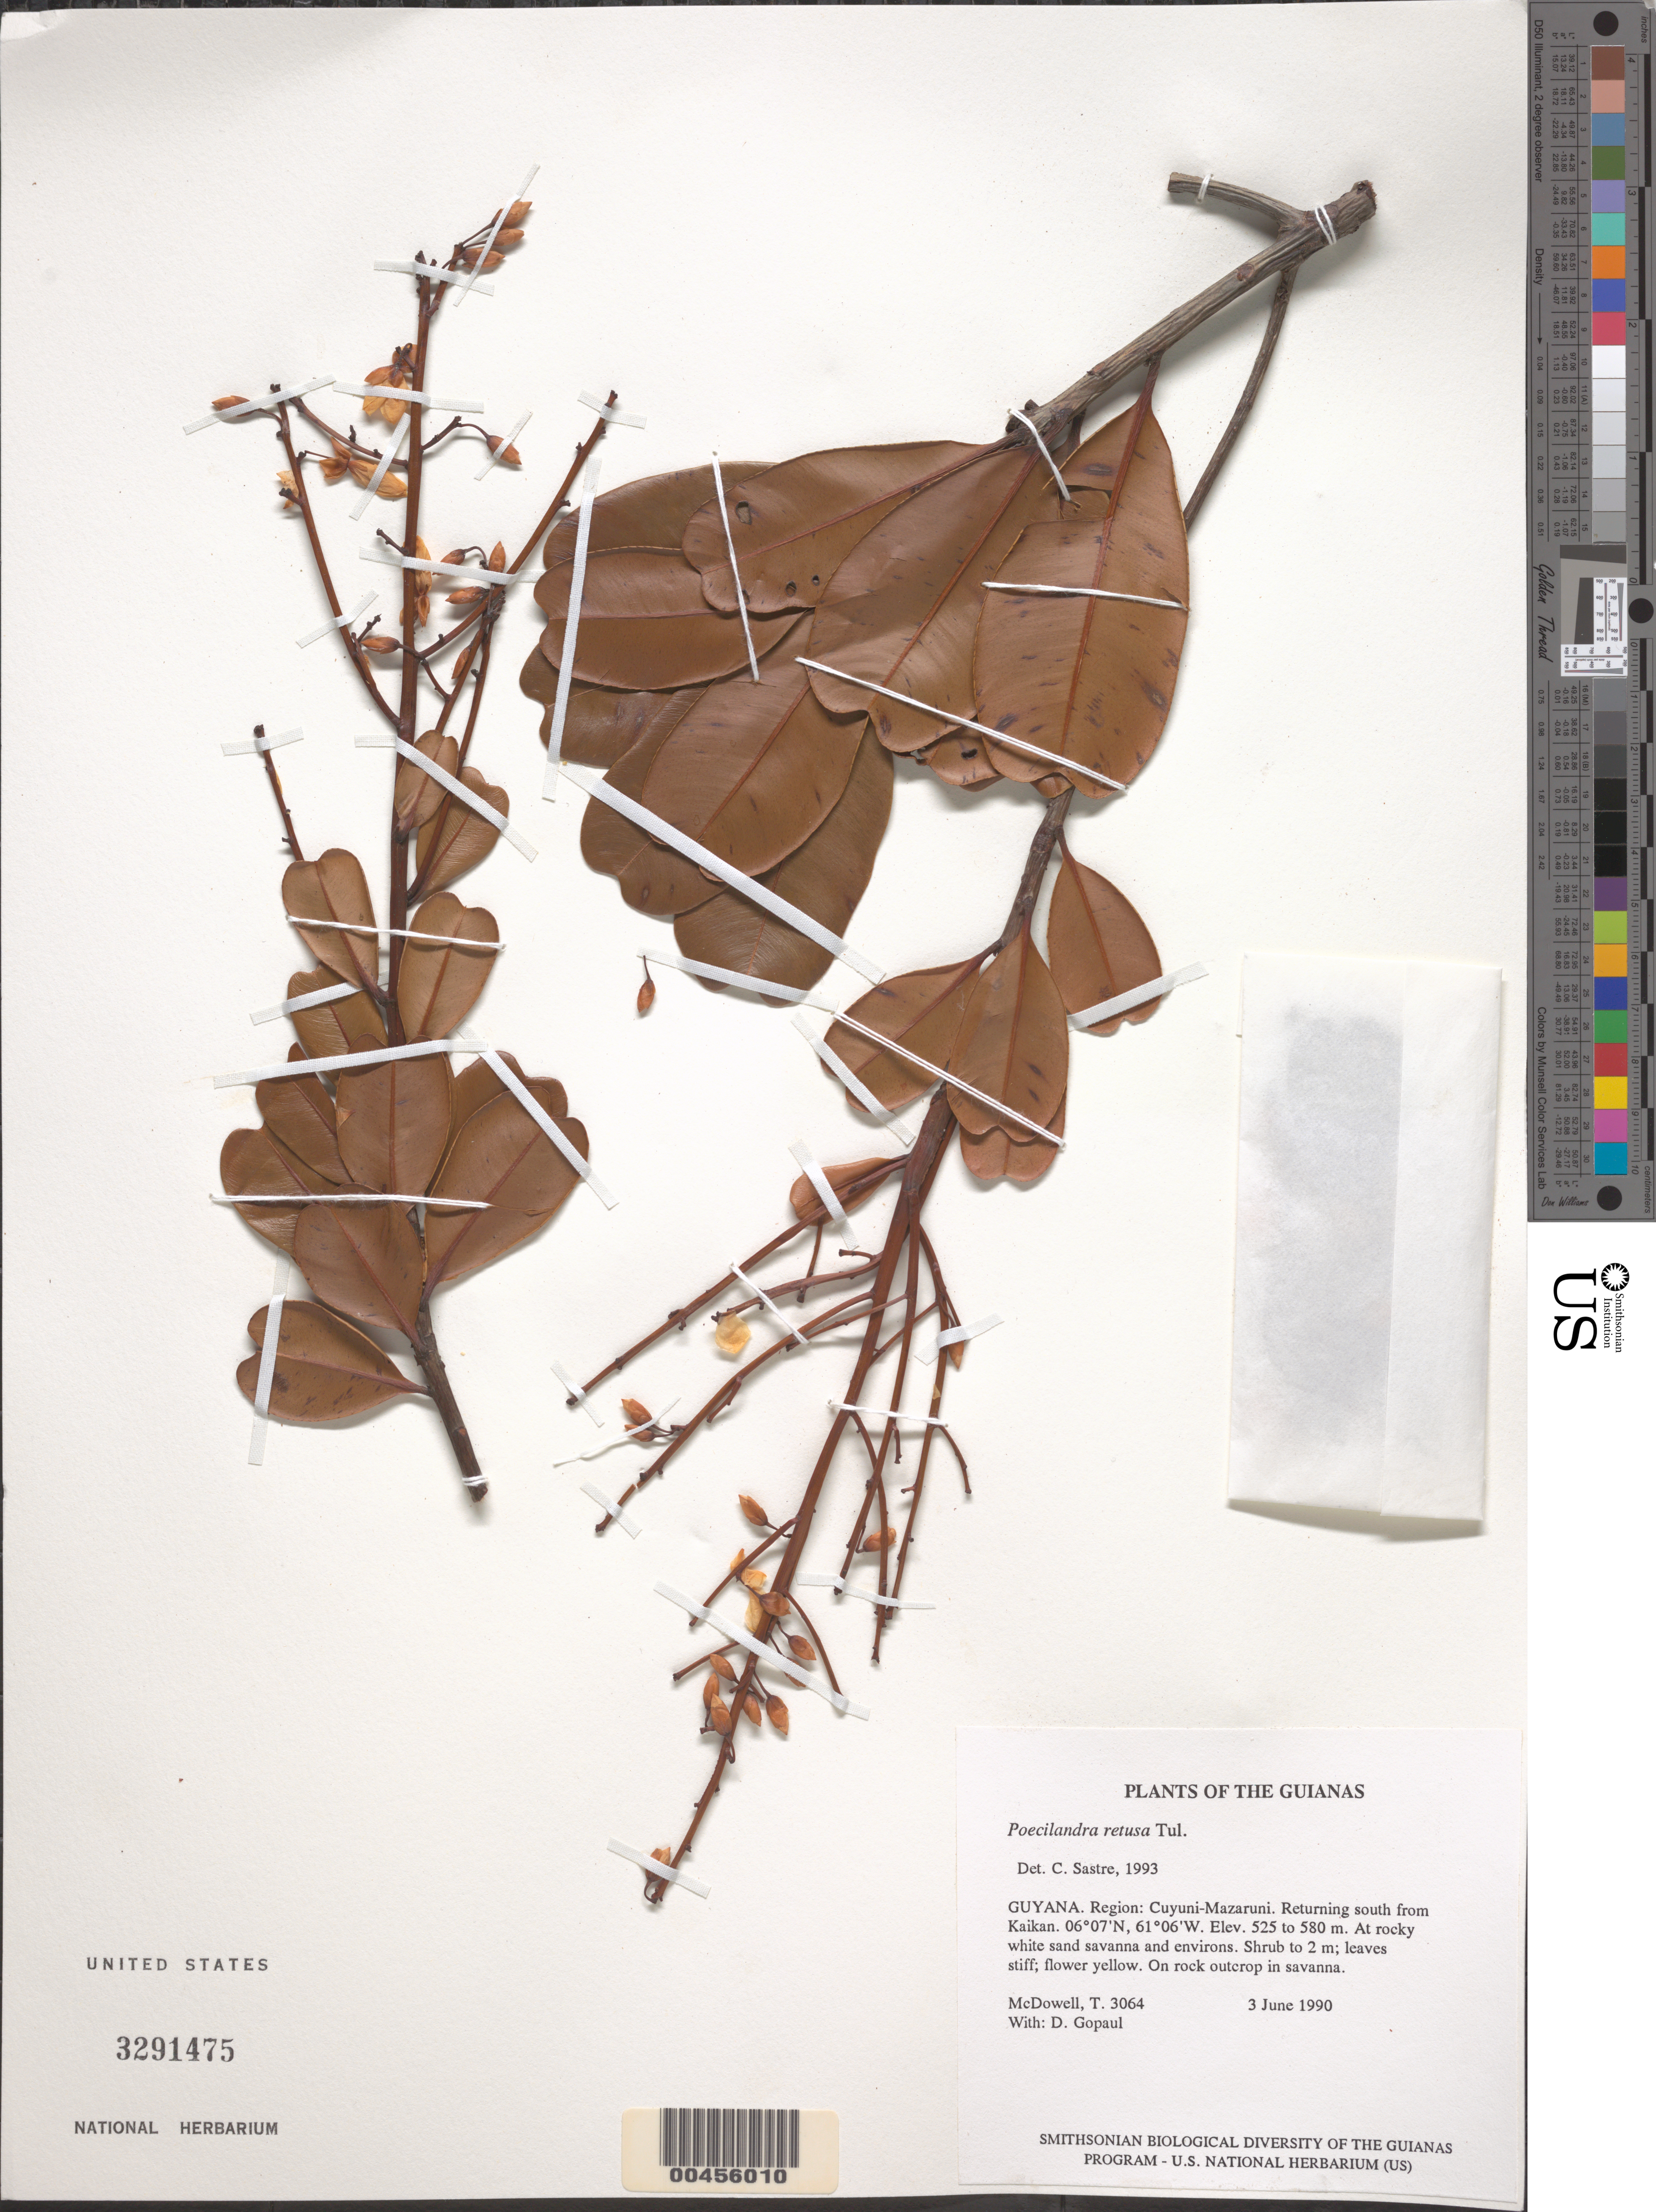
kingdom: Plantae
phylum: Tracheophyta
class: Magnoliopsida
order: Malpighiales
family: Ochnaceae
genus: Poecilandra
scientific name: Poecilandra retusa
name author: Tul.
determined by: Sastre, C. H. L.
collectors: T. McDowell, D. Hughs & D. Gopaul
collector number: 3064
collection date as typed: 3 June 1990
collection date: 1990-06-03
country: Guyana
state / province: Cuyuni-Mazaruni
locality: Returning south from Kaikan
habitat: Savanna, rocky-white sand, or creekside in riverine bush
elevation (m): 525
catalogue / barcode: US 3291475